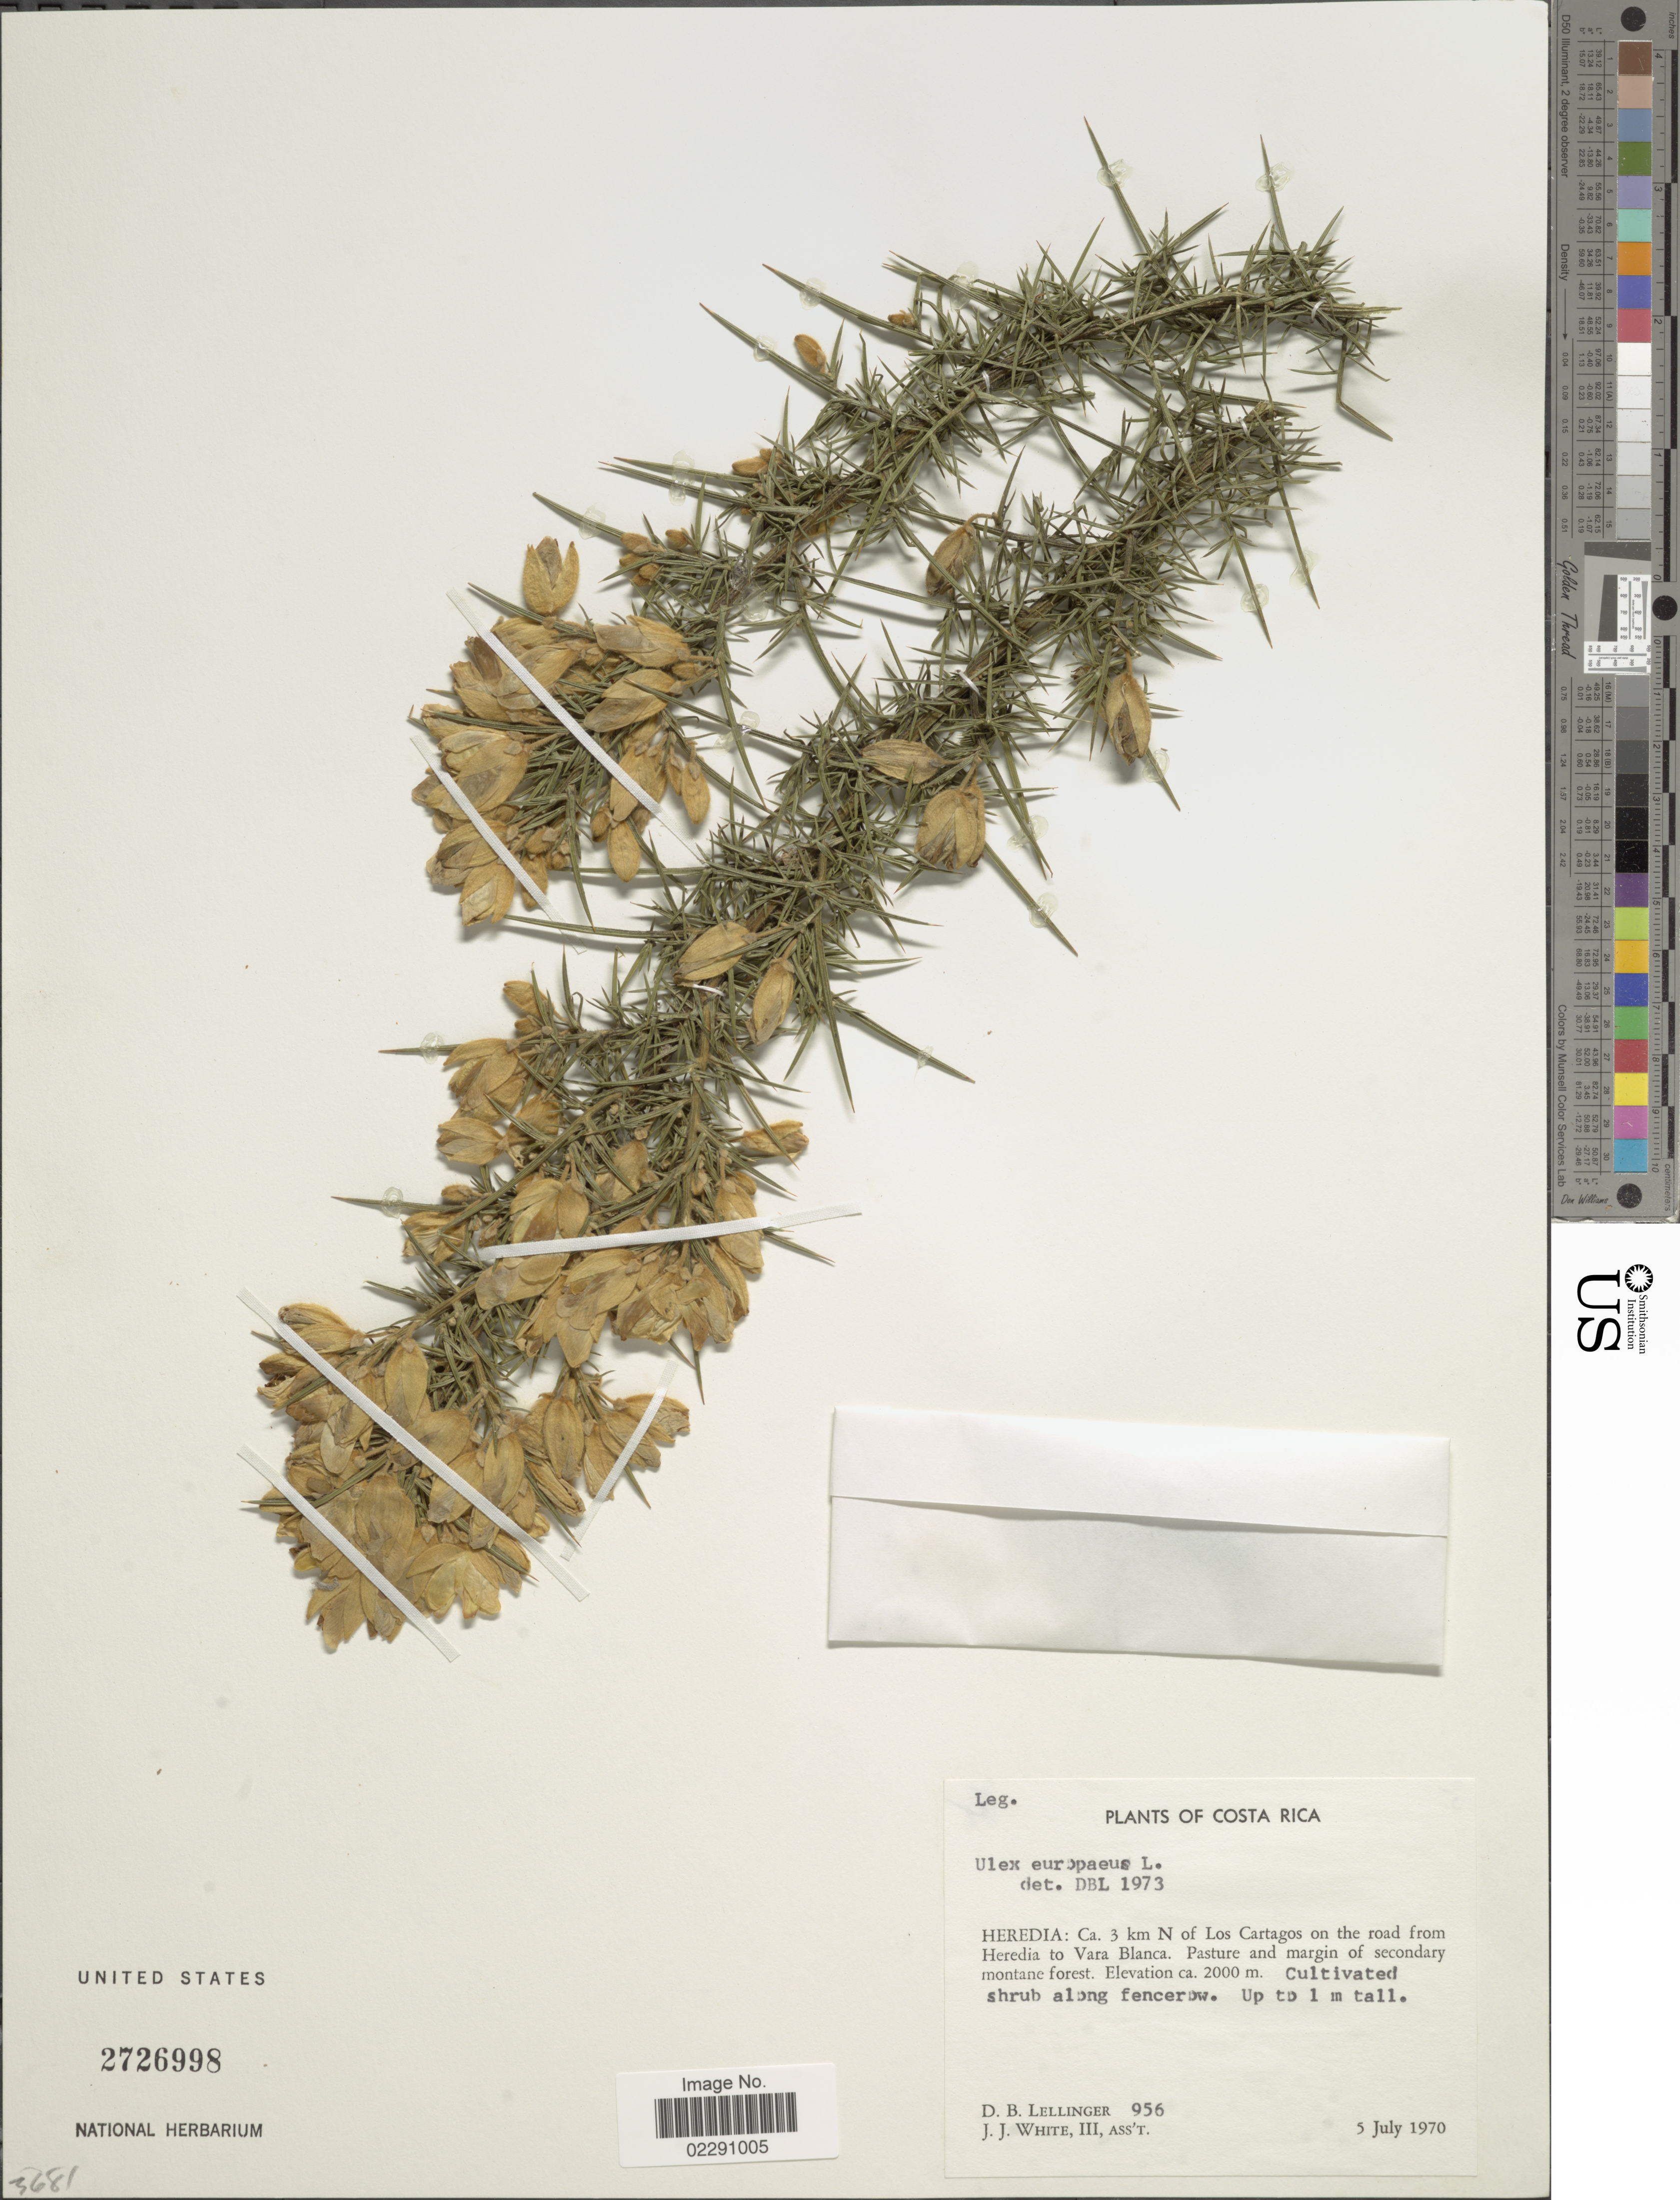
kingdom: Plantae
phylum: Tracheophyta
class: Magnoliopsida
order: Fabales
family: Fabaceae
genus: Ulex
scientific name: Ulex sp.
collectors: D. B. Lellinger & J. J. White III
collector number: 956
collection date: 1970-07-05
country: Costa Rica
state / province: Heredia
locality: Ca 3 km N of Los Cartagos on the road from Heredia to Vara Blanca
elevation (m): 2000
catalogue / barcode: US 2726998